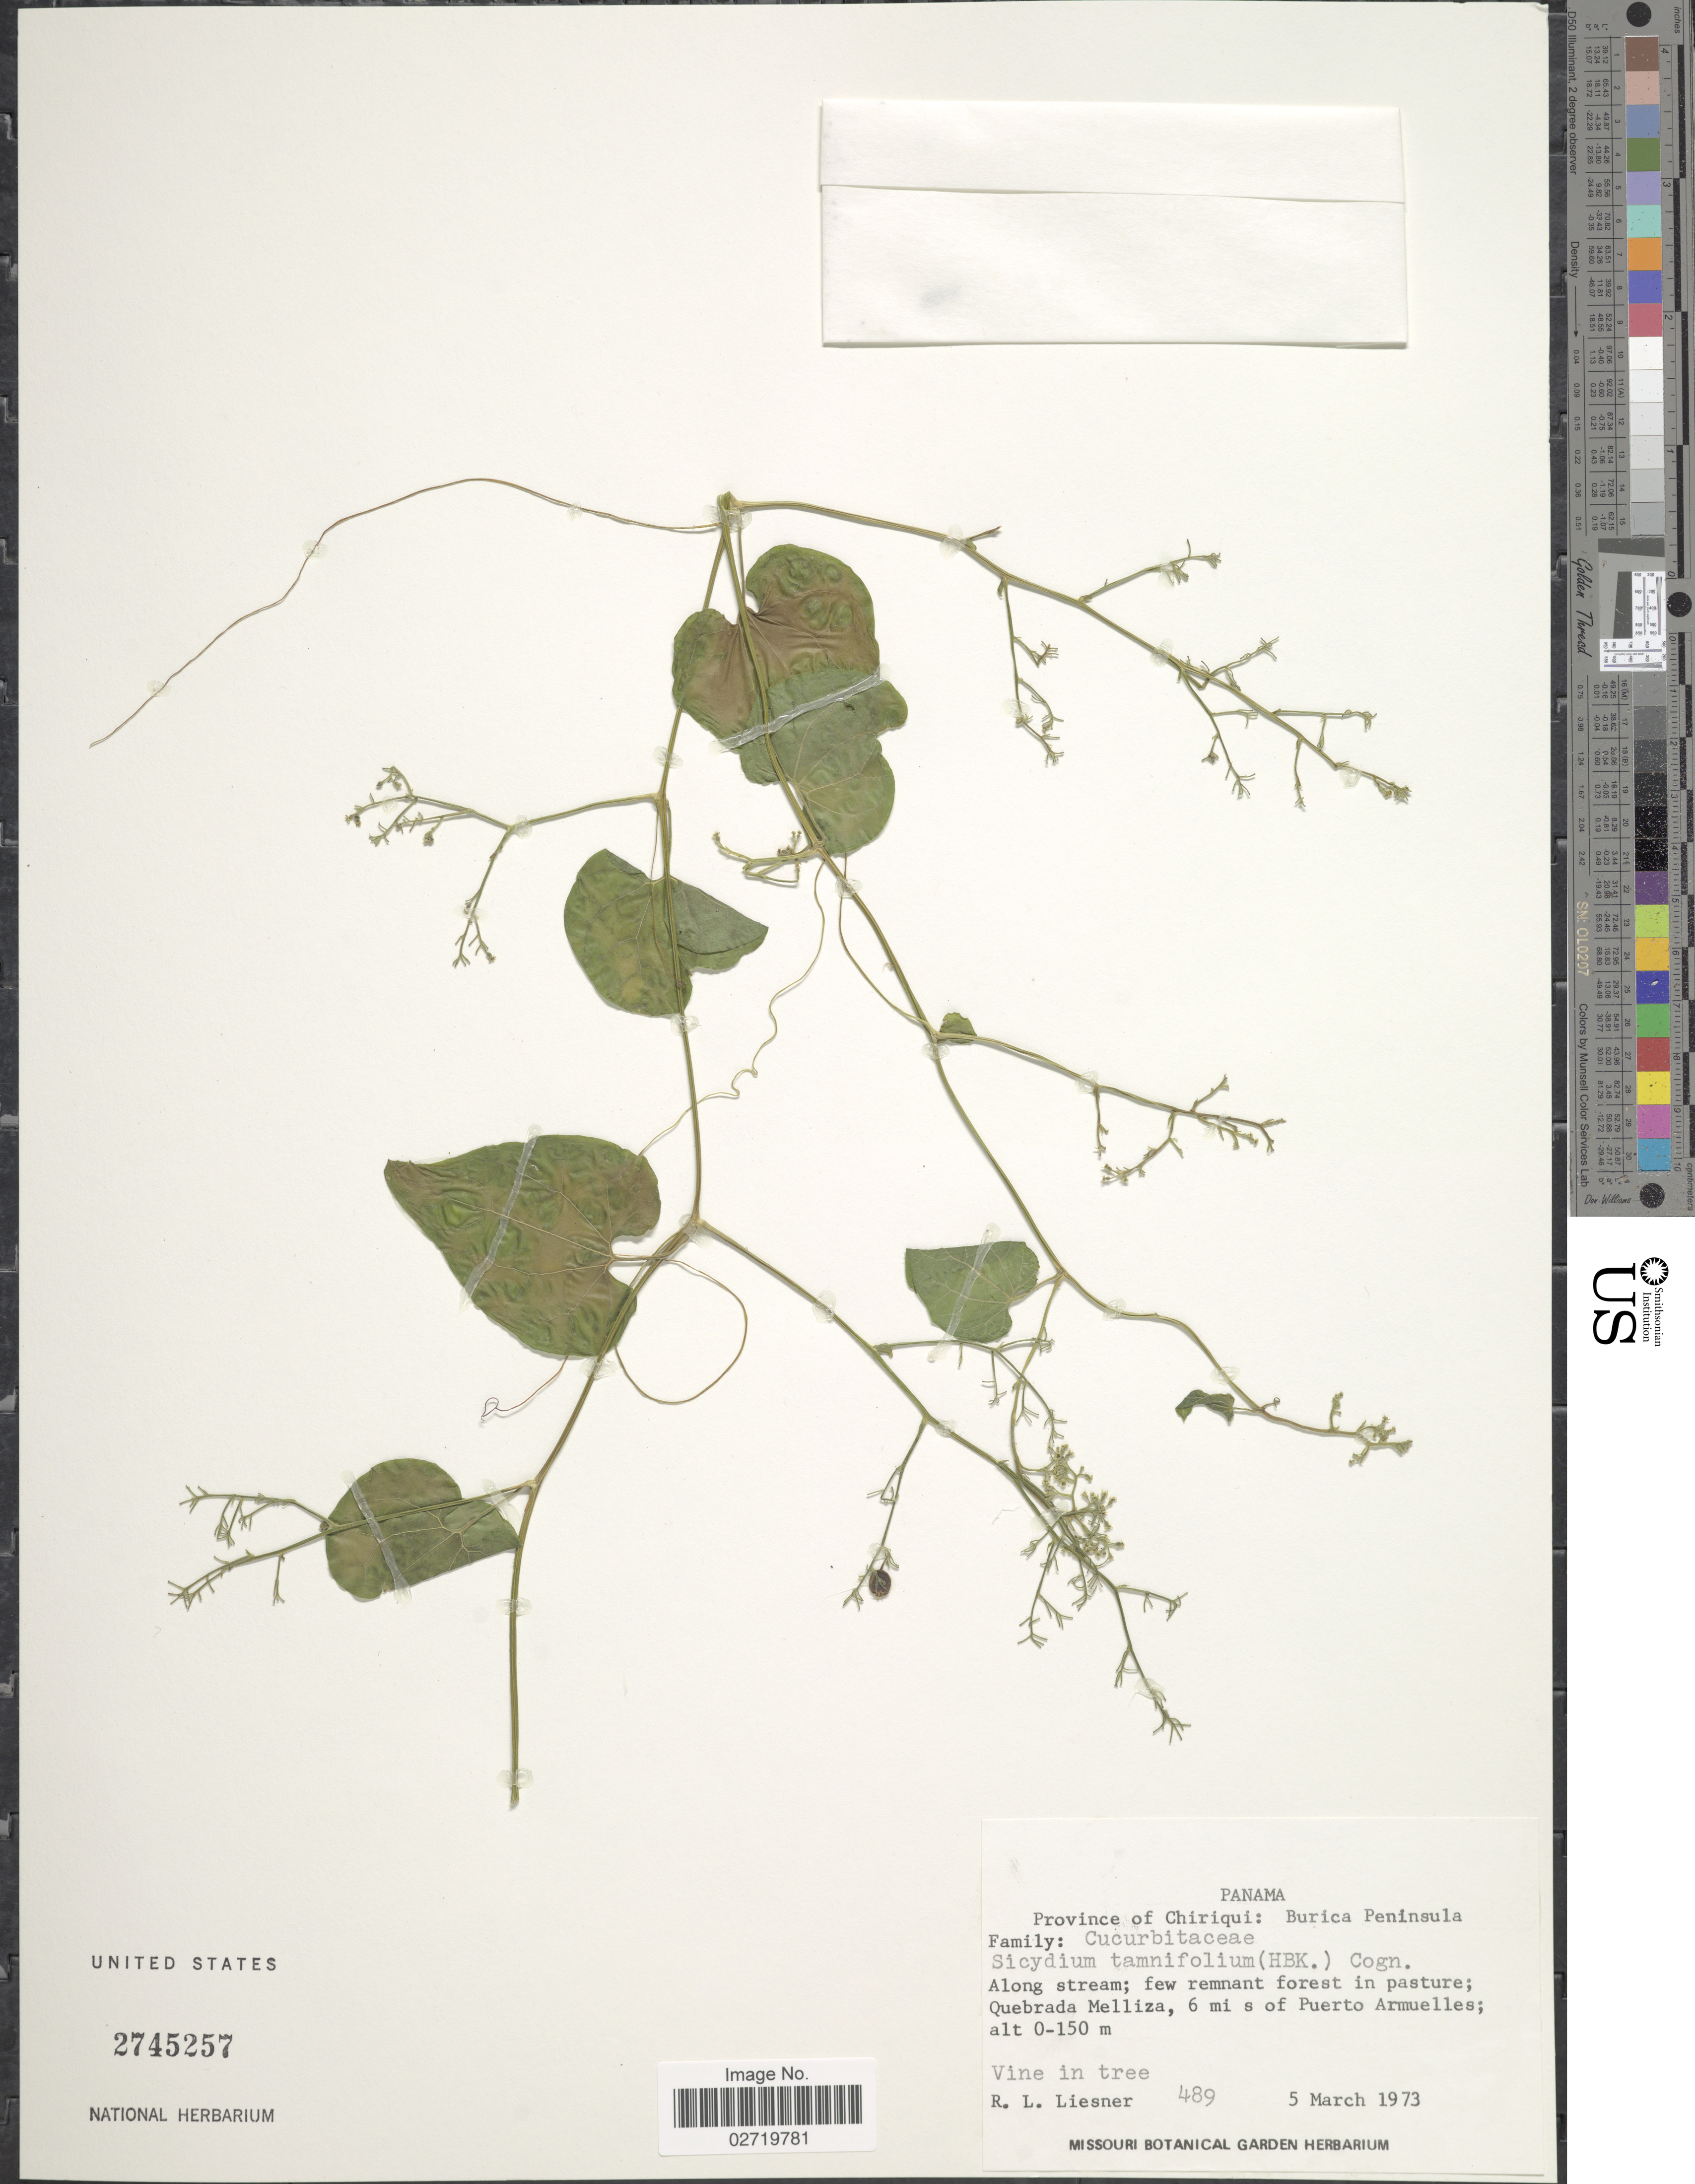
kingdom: Plantae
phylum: Tracheophyta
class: Magnoliopsida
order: Cucurbitales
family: Cucurbitaceae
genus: Sicydium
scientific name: Sicydium tamnifolium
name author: (Kunth) Cogn.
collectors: R. L. Liesner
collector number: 489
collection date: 1973-03-05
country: Panama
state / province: Chiriqui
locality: Burica Peninsula. Along stream; Quebrada Melliza, 6 mi s of Puerto Armuelles.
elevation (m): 0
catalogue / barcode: US 2745257